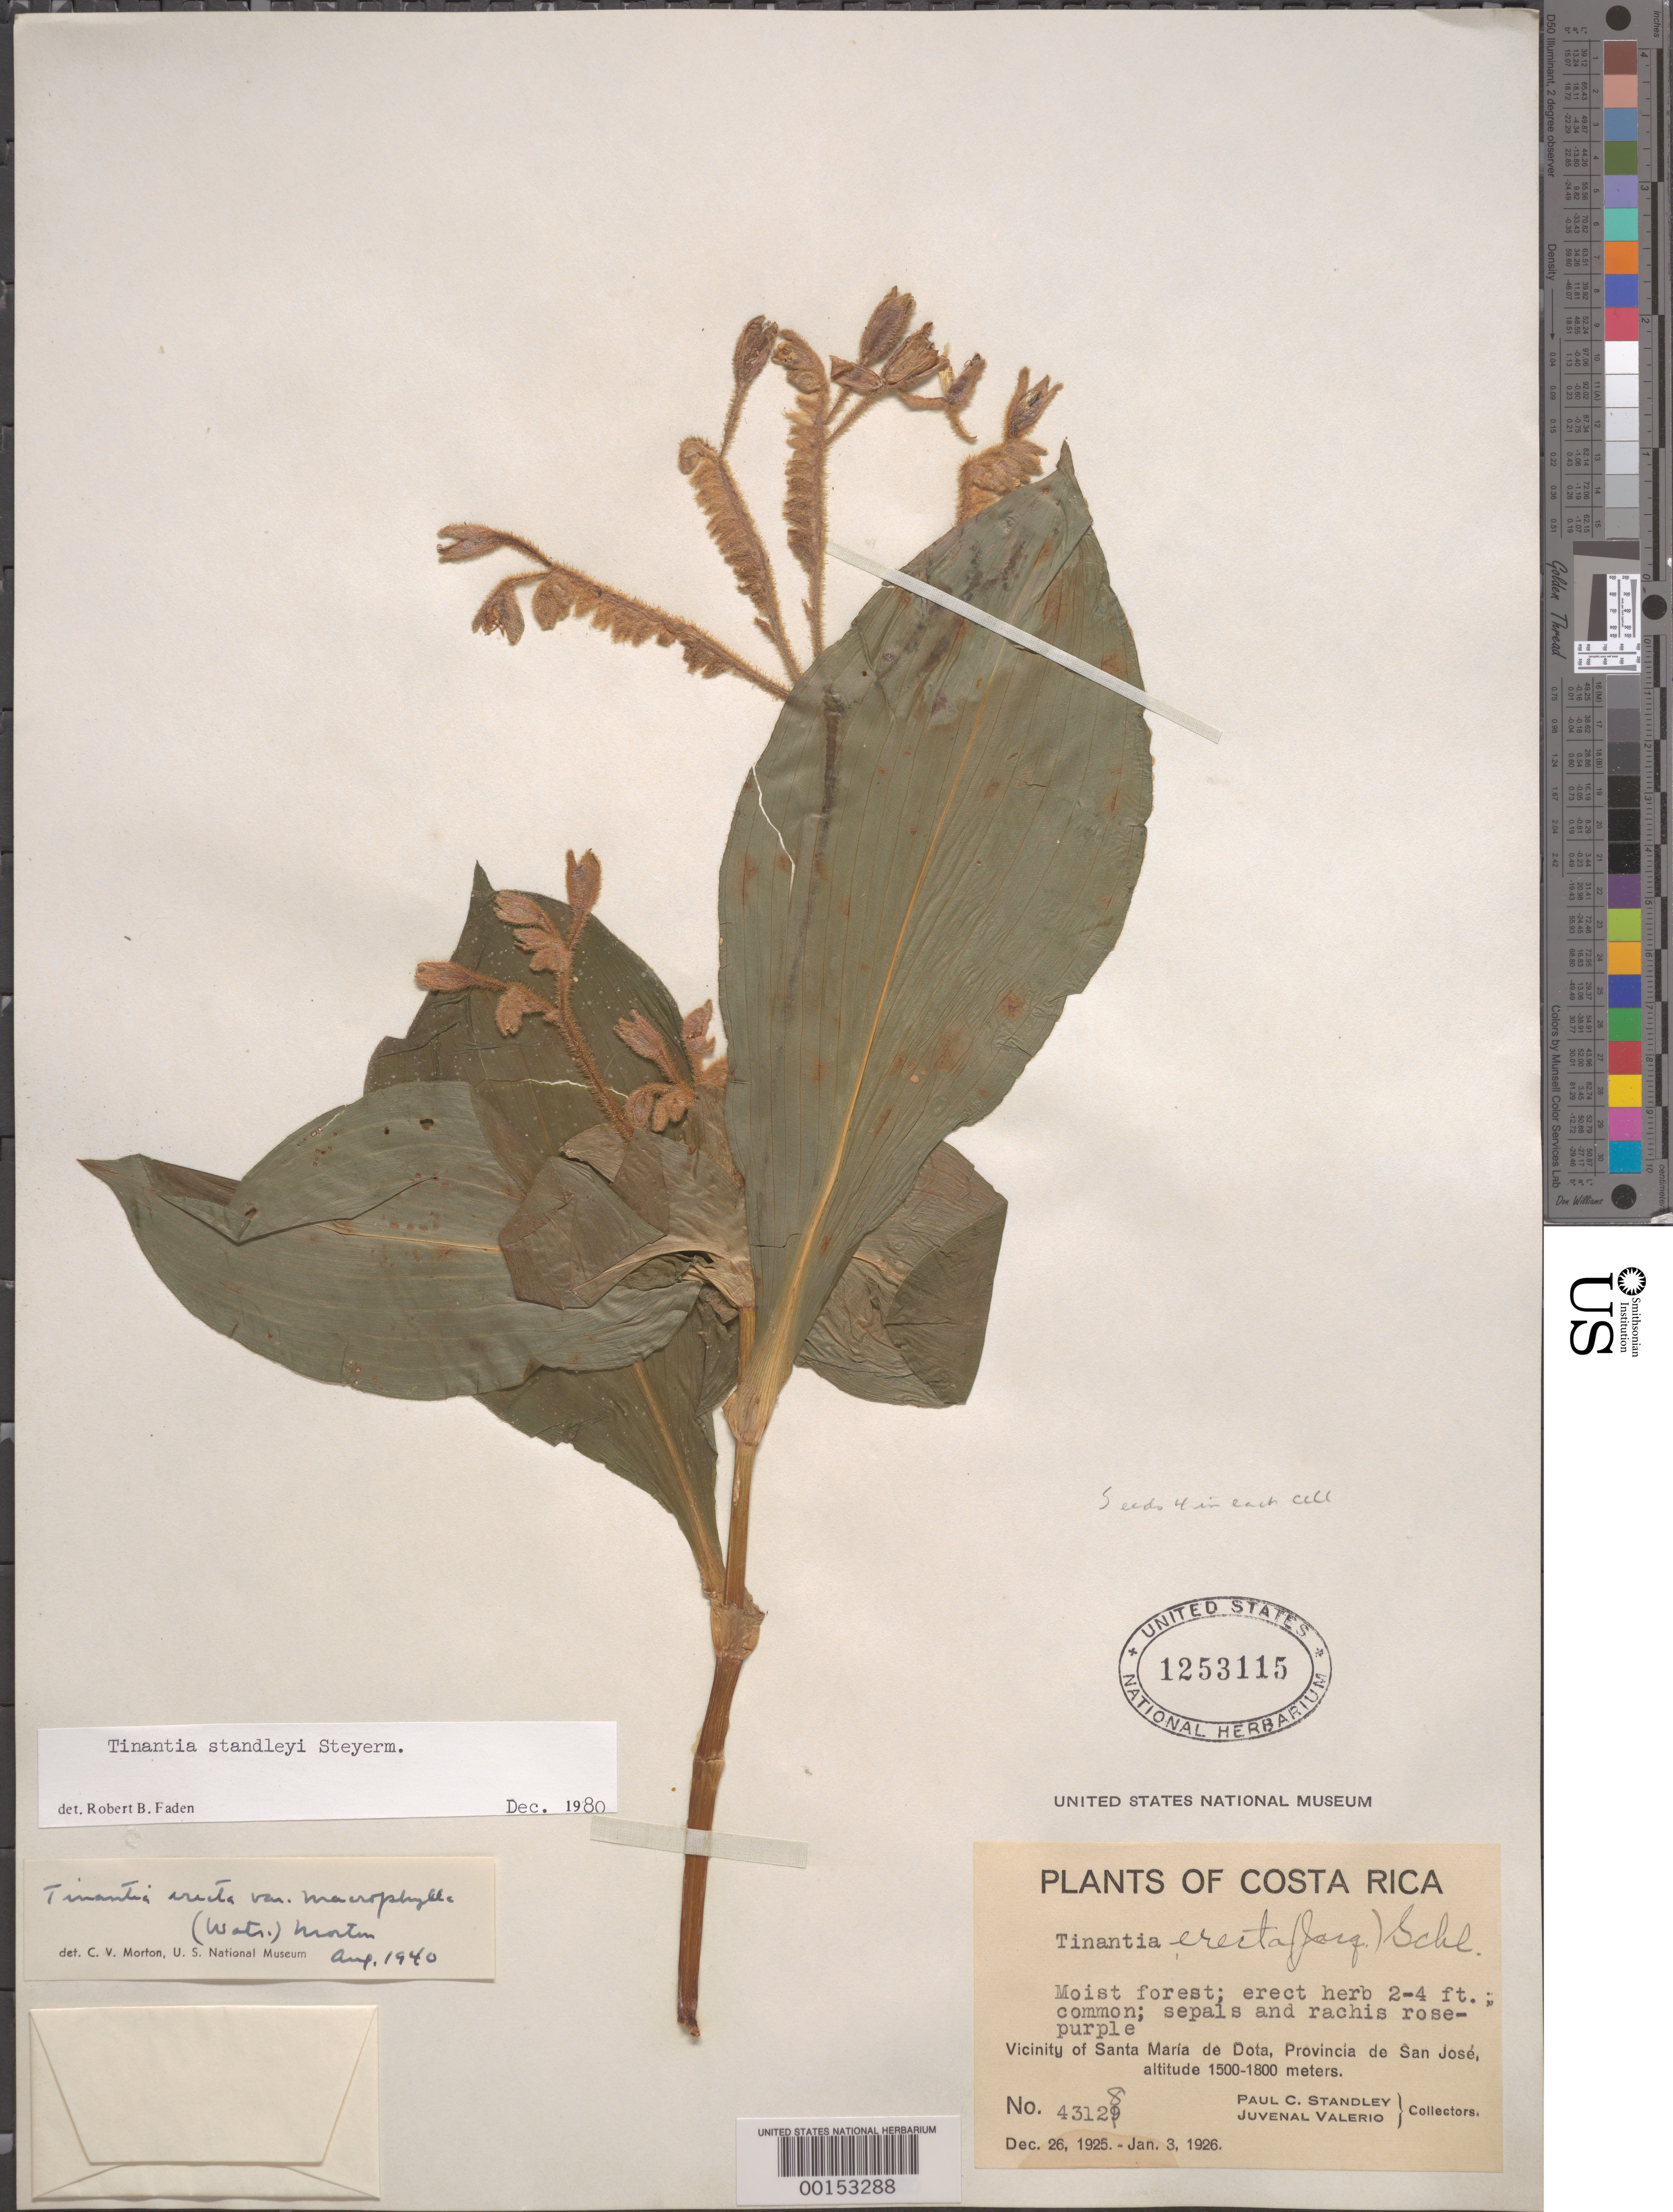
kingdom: Plantae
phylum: Tracheophyta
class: Liliopsida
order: Commelinales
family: Commelinaceae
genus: Tinantia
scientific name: Tinantia standleyi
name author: Steyerm.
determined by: Faden, Robert B., (US), Smithsonian Institution - National Museum of Natural History (UNITED STATES)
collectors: P. C. Standley & J. Valerio R.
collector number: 43128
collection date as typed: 26 Dec 1925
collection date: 1925-12-26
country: Costa Rica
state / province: San José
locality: Santa maria de dota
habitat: Moist forest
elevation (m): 1500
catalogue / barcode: US 1253115